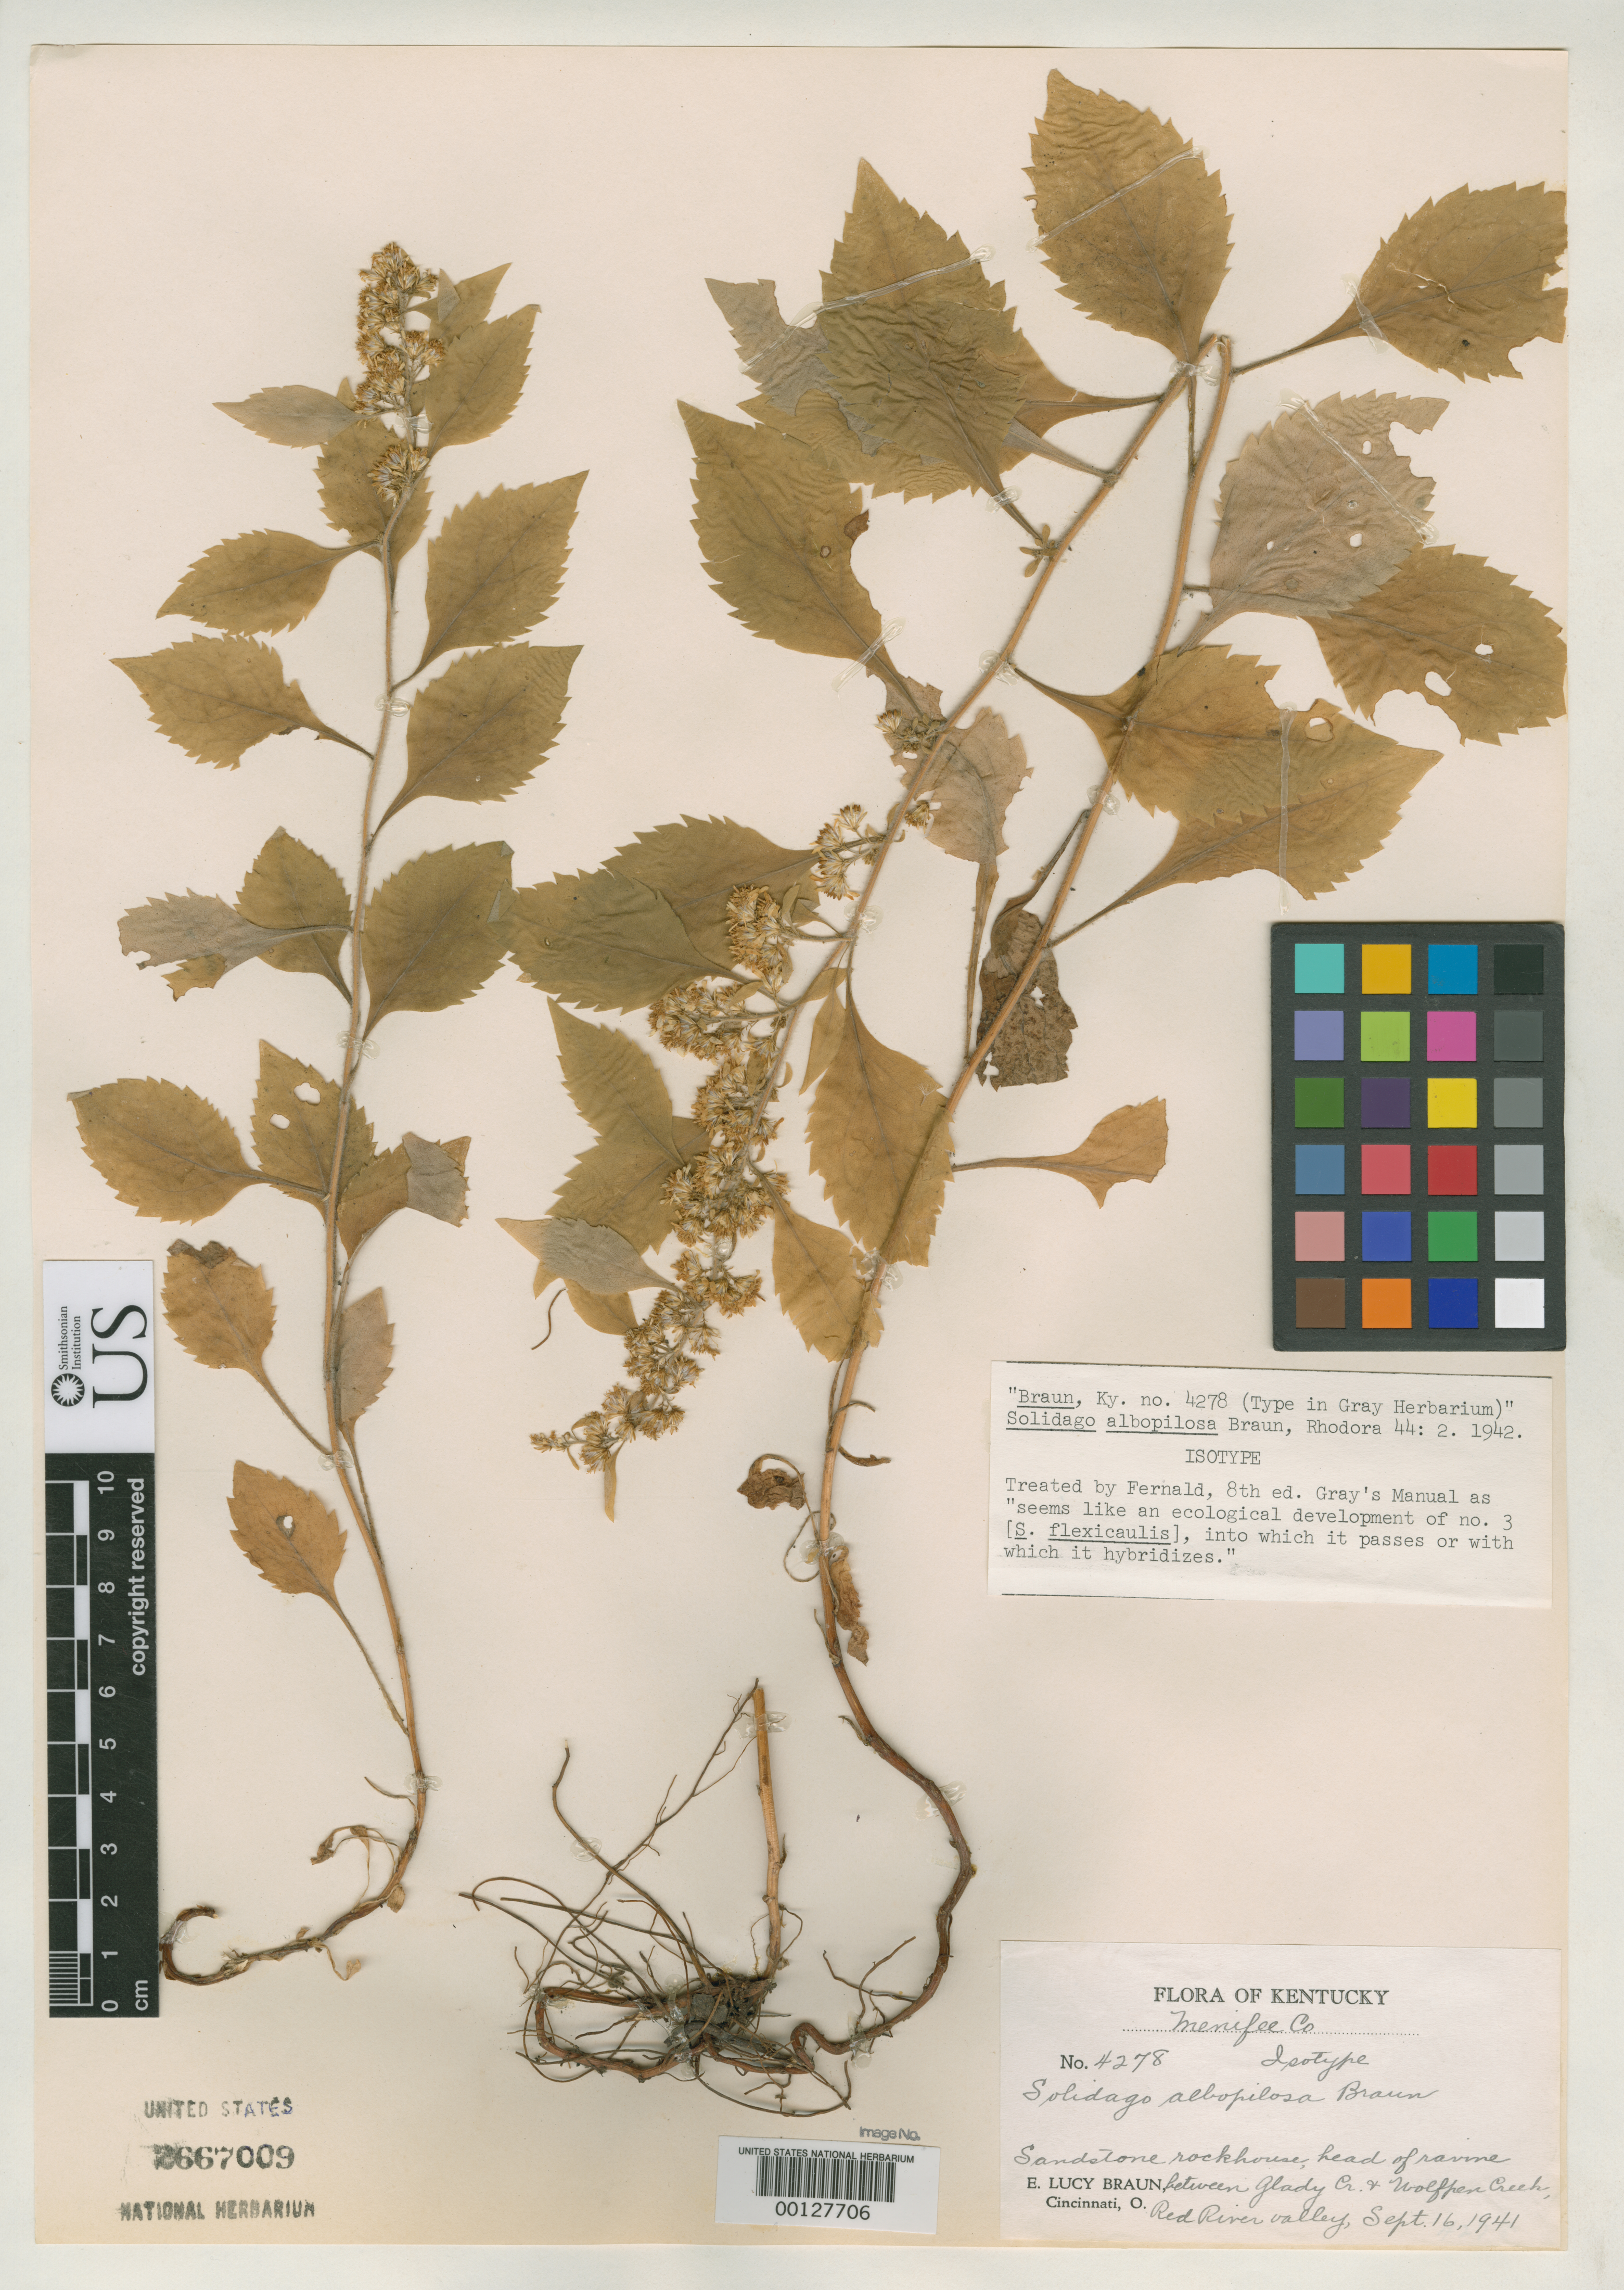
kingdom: Plantae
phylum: Tracheophyta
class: Magnoliopsida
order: Asterales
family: Asteraceae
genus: Solidago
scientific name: Solidago albopilosa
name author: E.L. Braun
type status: Isotype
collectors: E. L. Braun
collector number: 4278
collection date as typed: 16 Sep 1941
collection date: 1941-09-16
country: United States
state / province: Kentucky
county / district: Menifee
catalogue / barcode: US 2667009